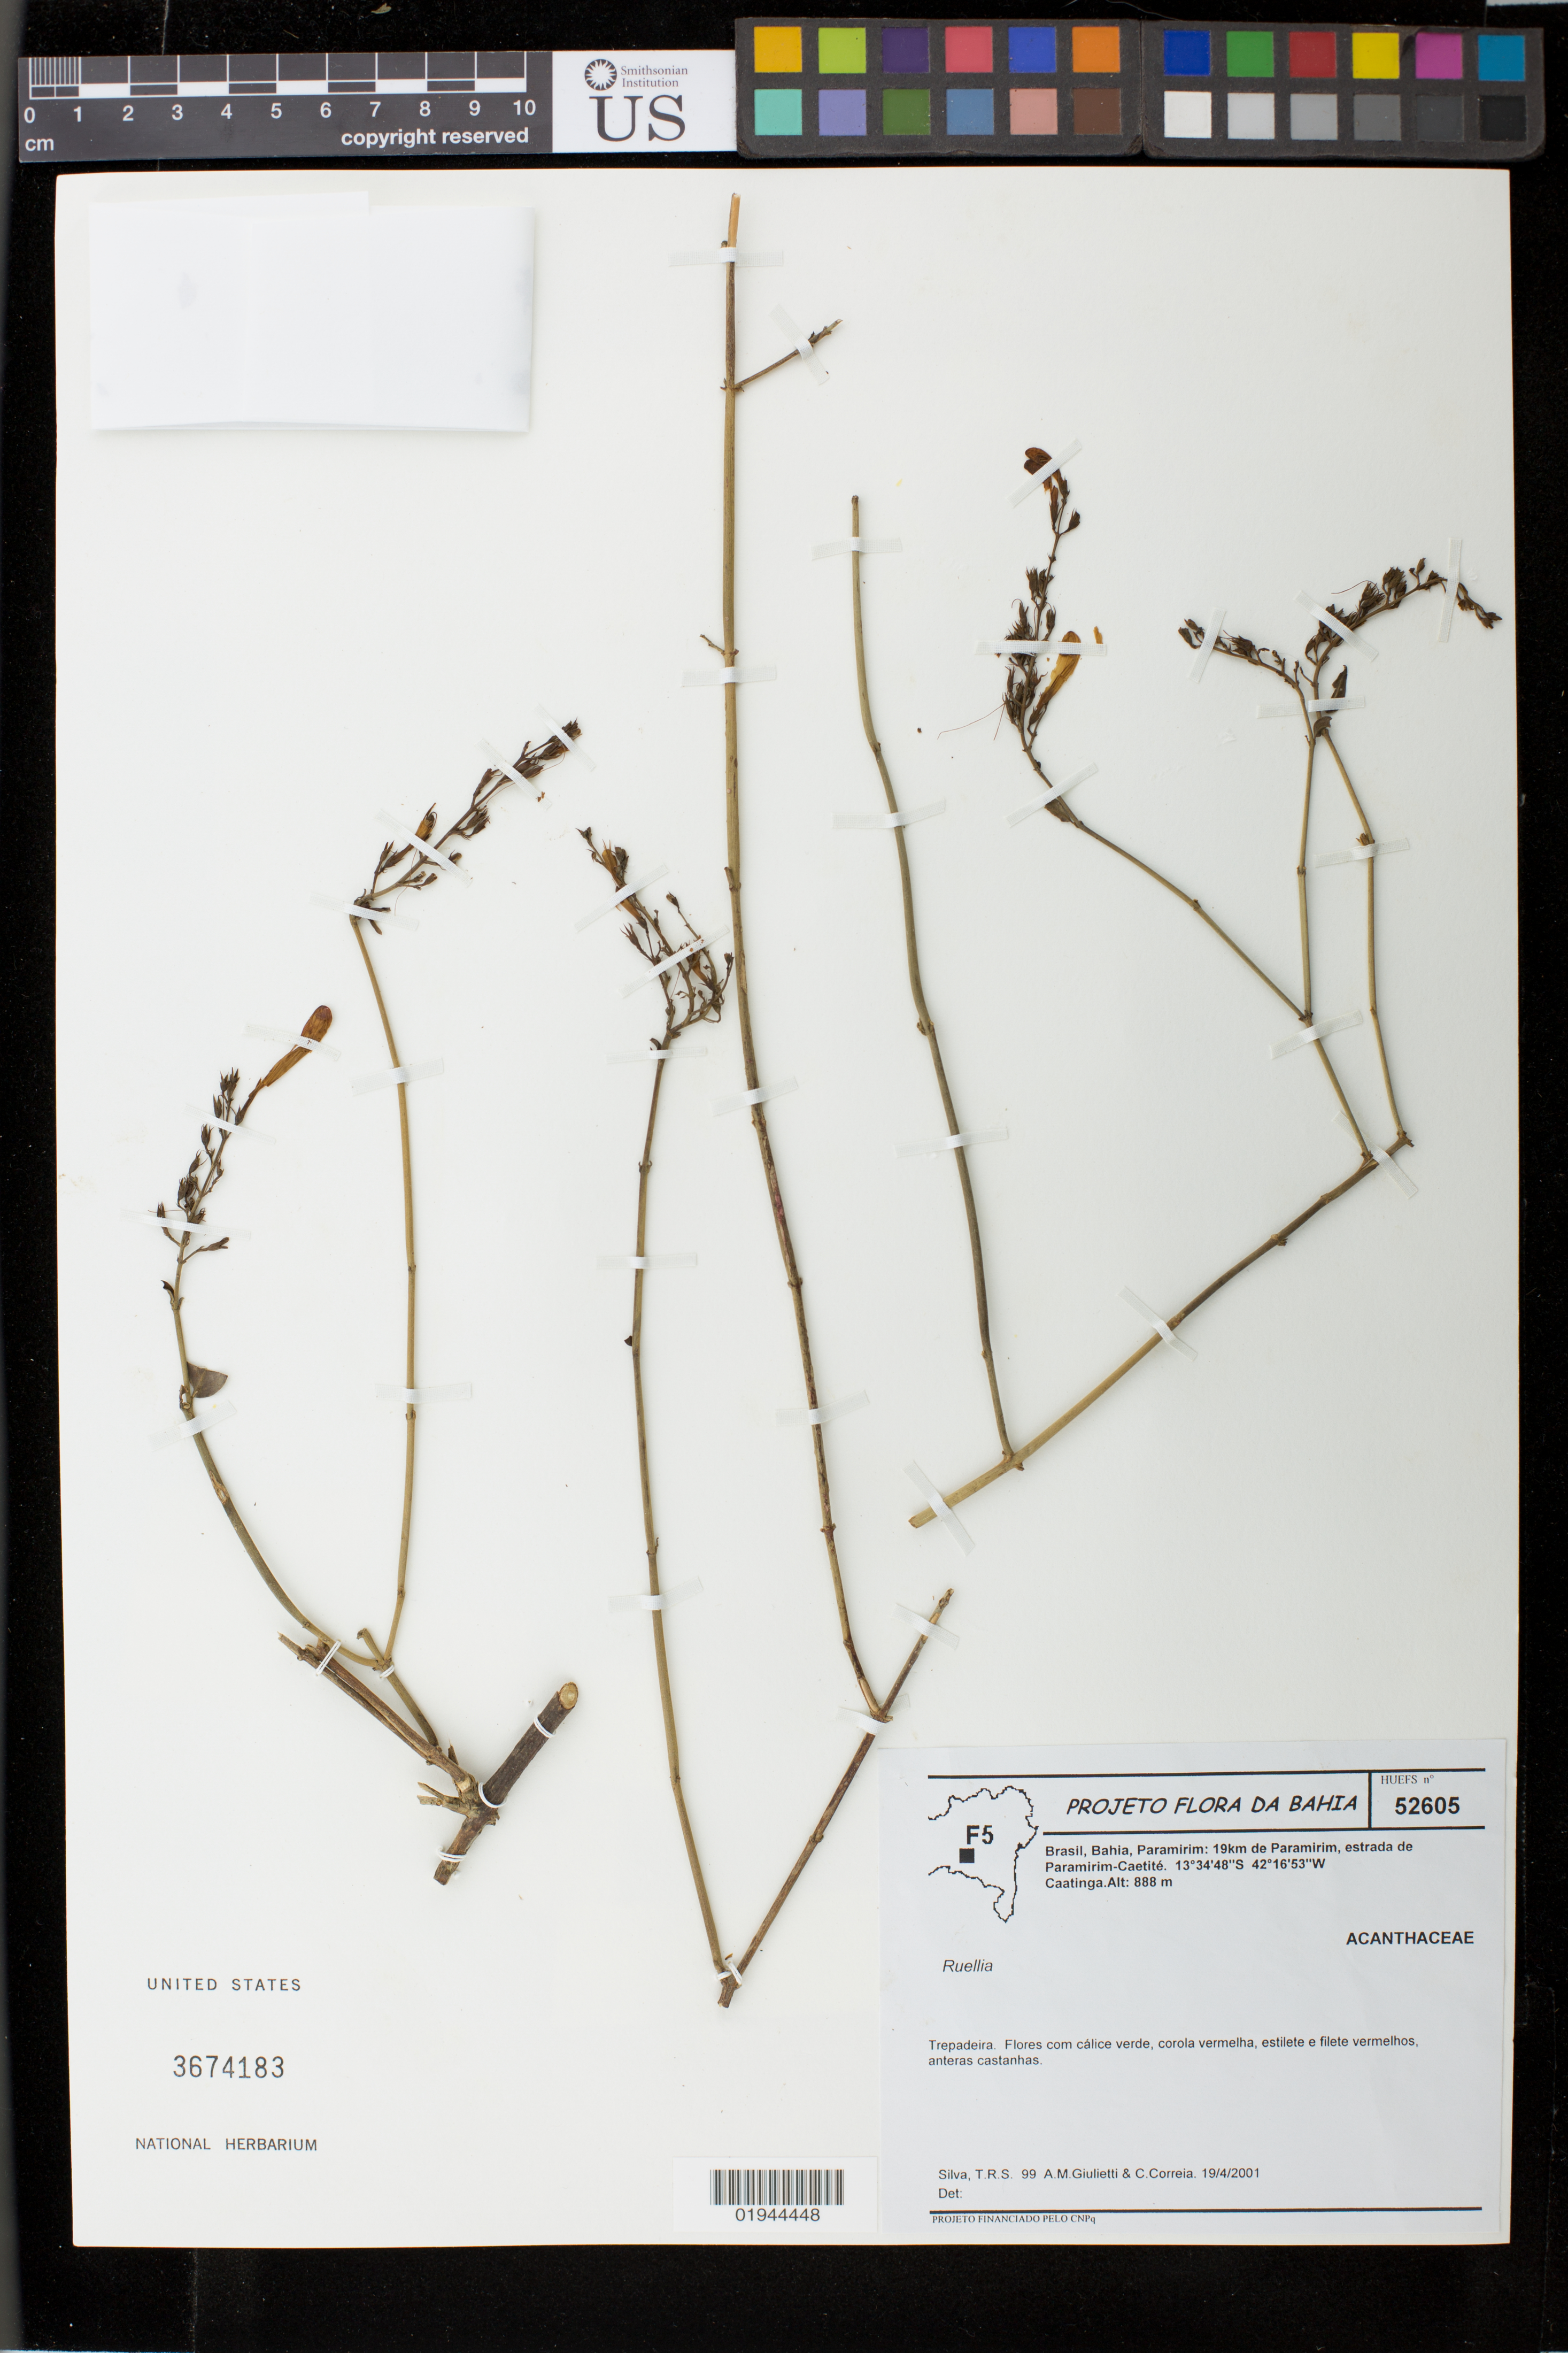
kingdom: Plantae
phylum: Tracheophyta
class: Magnoliopsida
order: Lamiales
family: Acanthaceae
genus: Ruellia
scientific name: Ruellia sp.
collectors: T. R. Silva, A. Giulietti & C. Correia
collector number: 99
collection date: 2001-04-19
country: Brazil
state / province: Bahia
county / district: Paramirim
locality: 19 km de Paramirim, estrada de Paramirim-Caetite.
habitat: Caatinga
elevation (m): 888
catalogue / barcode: US 3674183